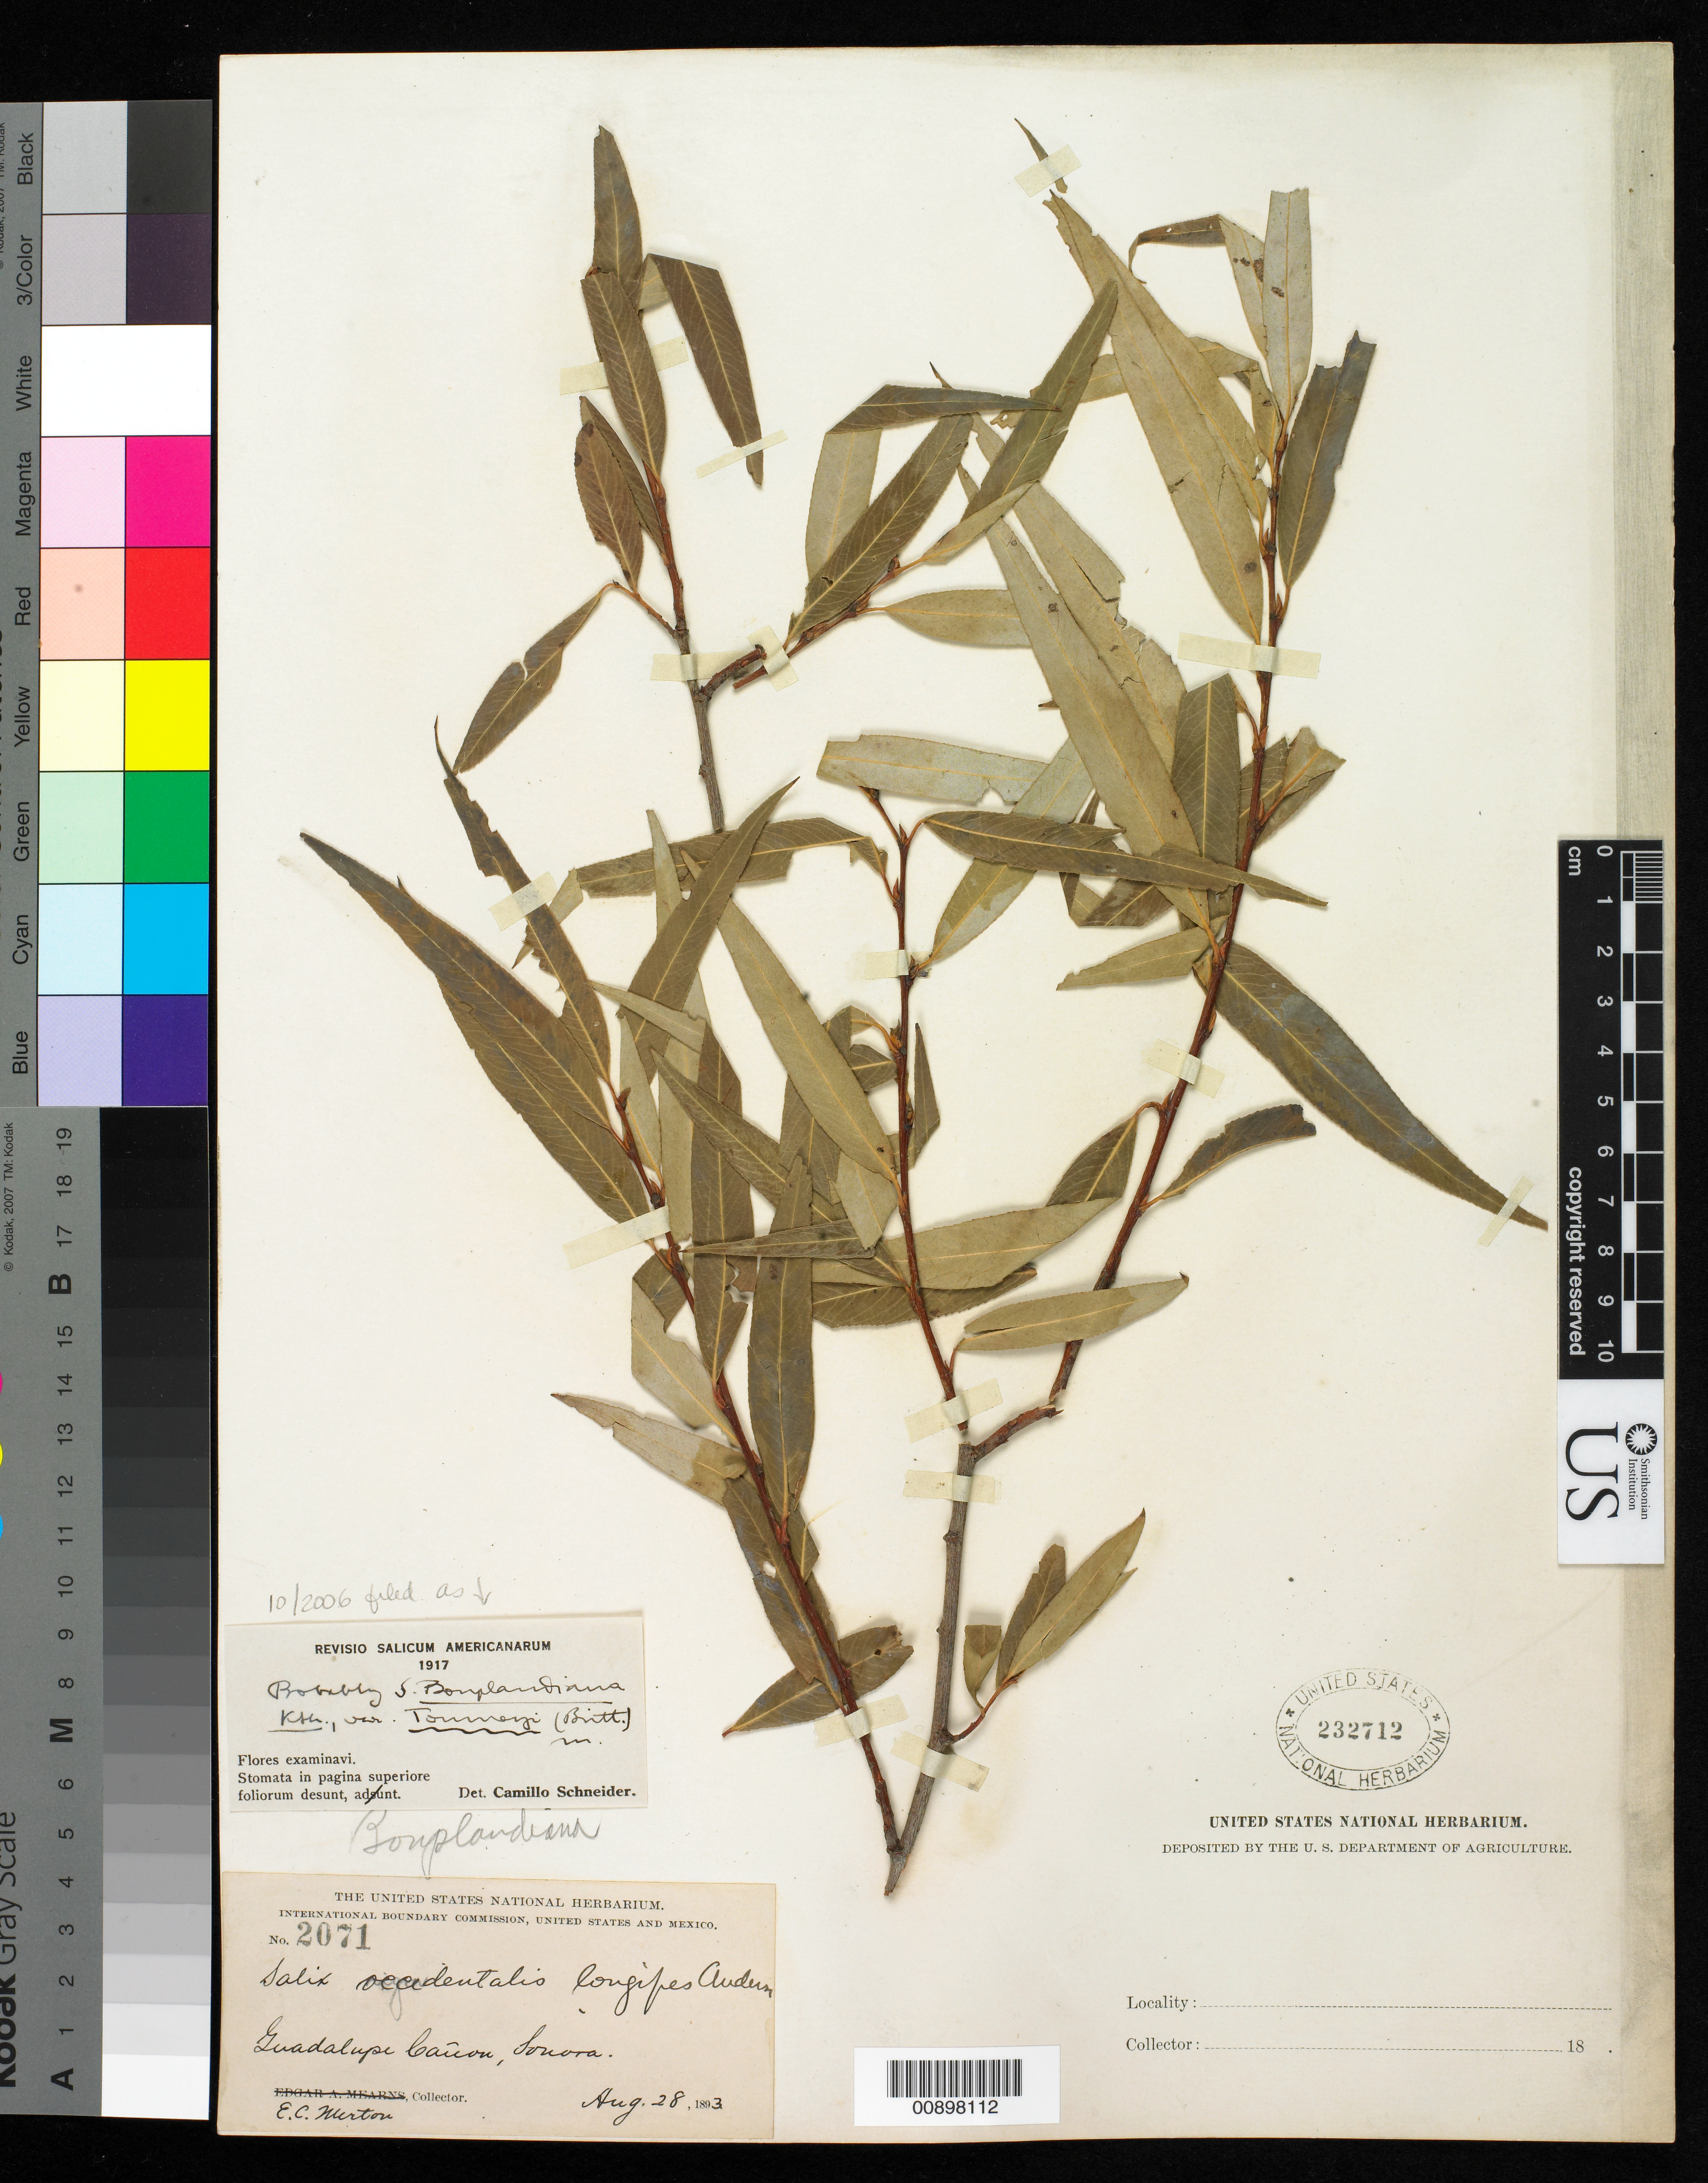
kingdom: Plantae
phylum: Tracheophyta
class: Magnoliopsida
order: Malpighiales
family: Salicaceae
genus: Salix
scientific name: Salix bonplandiana var. toumeyi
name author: (Britton) C.K. Schneid.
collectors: E. Merton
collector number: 2071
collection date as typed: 28 Aug 1893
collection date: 1893-08-28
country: Mexico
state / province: Sonora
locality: Giadalupe Cañon, Sonora.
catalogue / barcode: US 232712